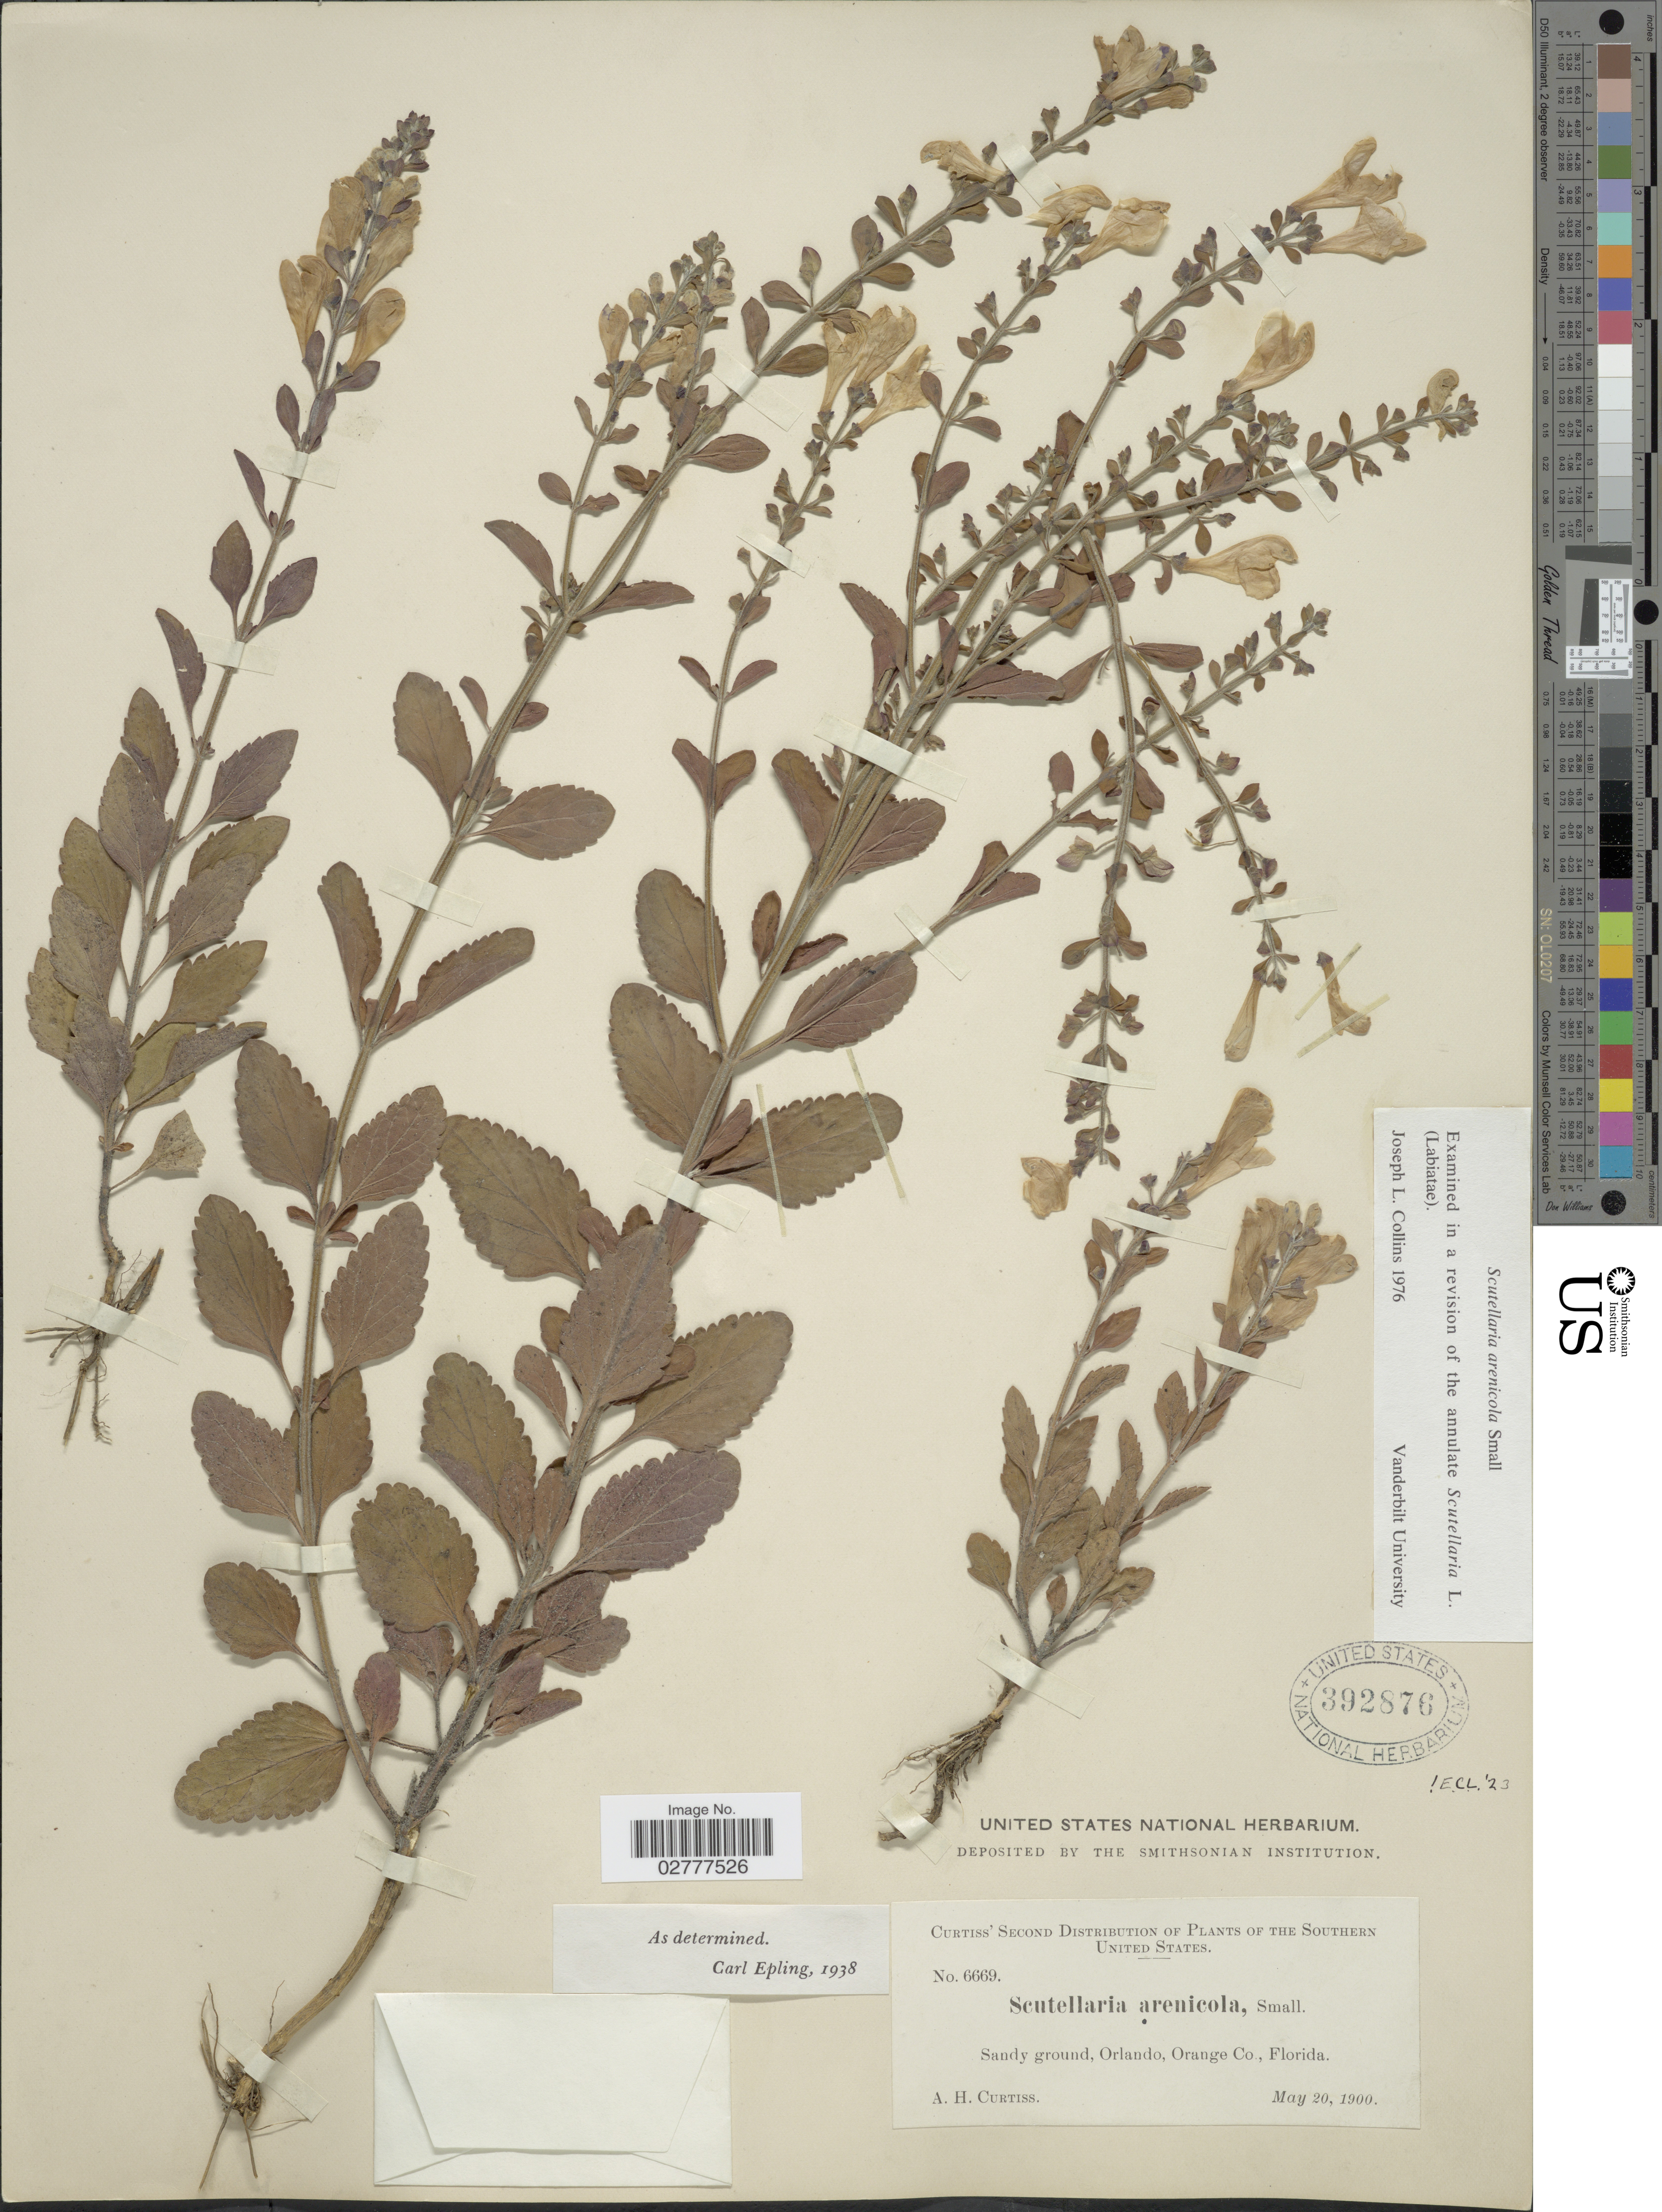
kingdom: Plantae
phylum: Tracheophyta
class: Magnoliopsida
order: Lamiales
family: Lamiaceae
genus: Scutellaria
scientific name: Scutellaria arenicola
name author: Small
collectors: A. H. Curtiss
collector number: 6669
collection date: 1900-05-20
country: United States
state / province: Florida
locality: Southern United States, sandy ground, Orlando, Orange Co.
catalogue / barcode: US 392876